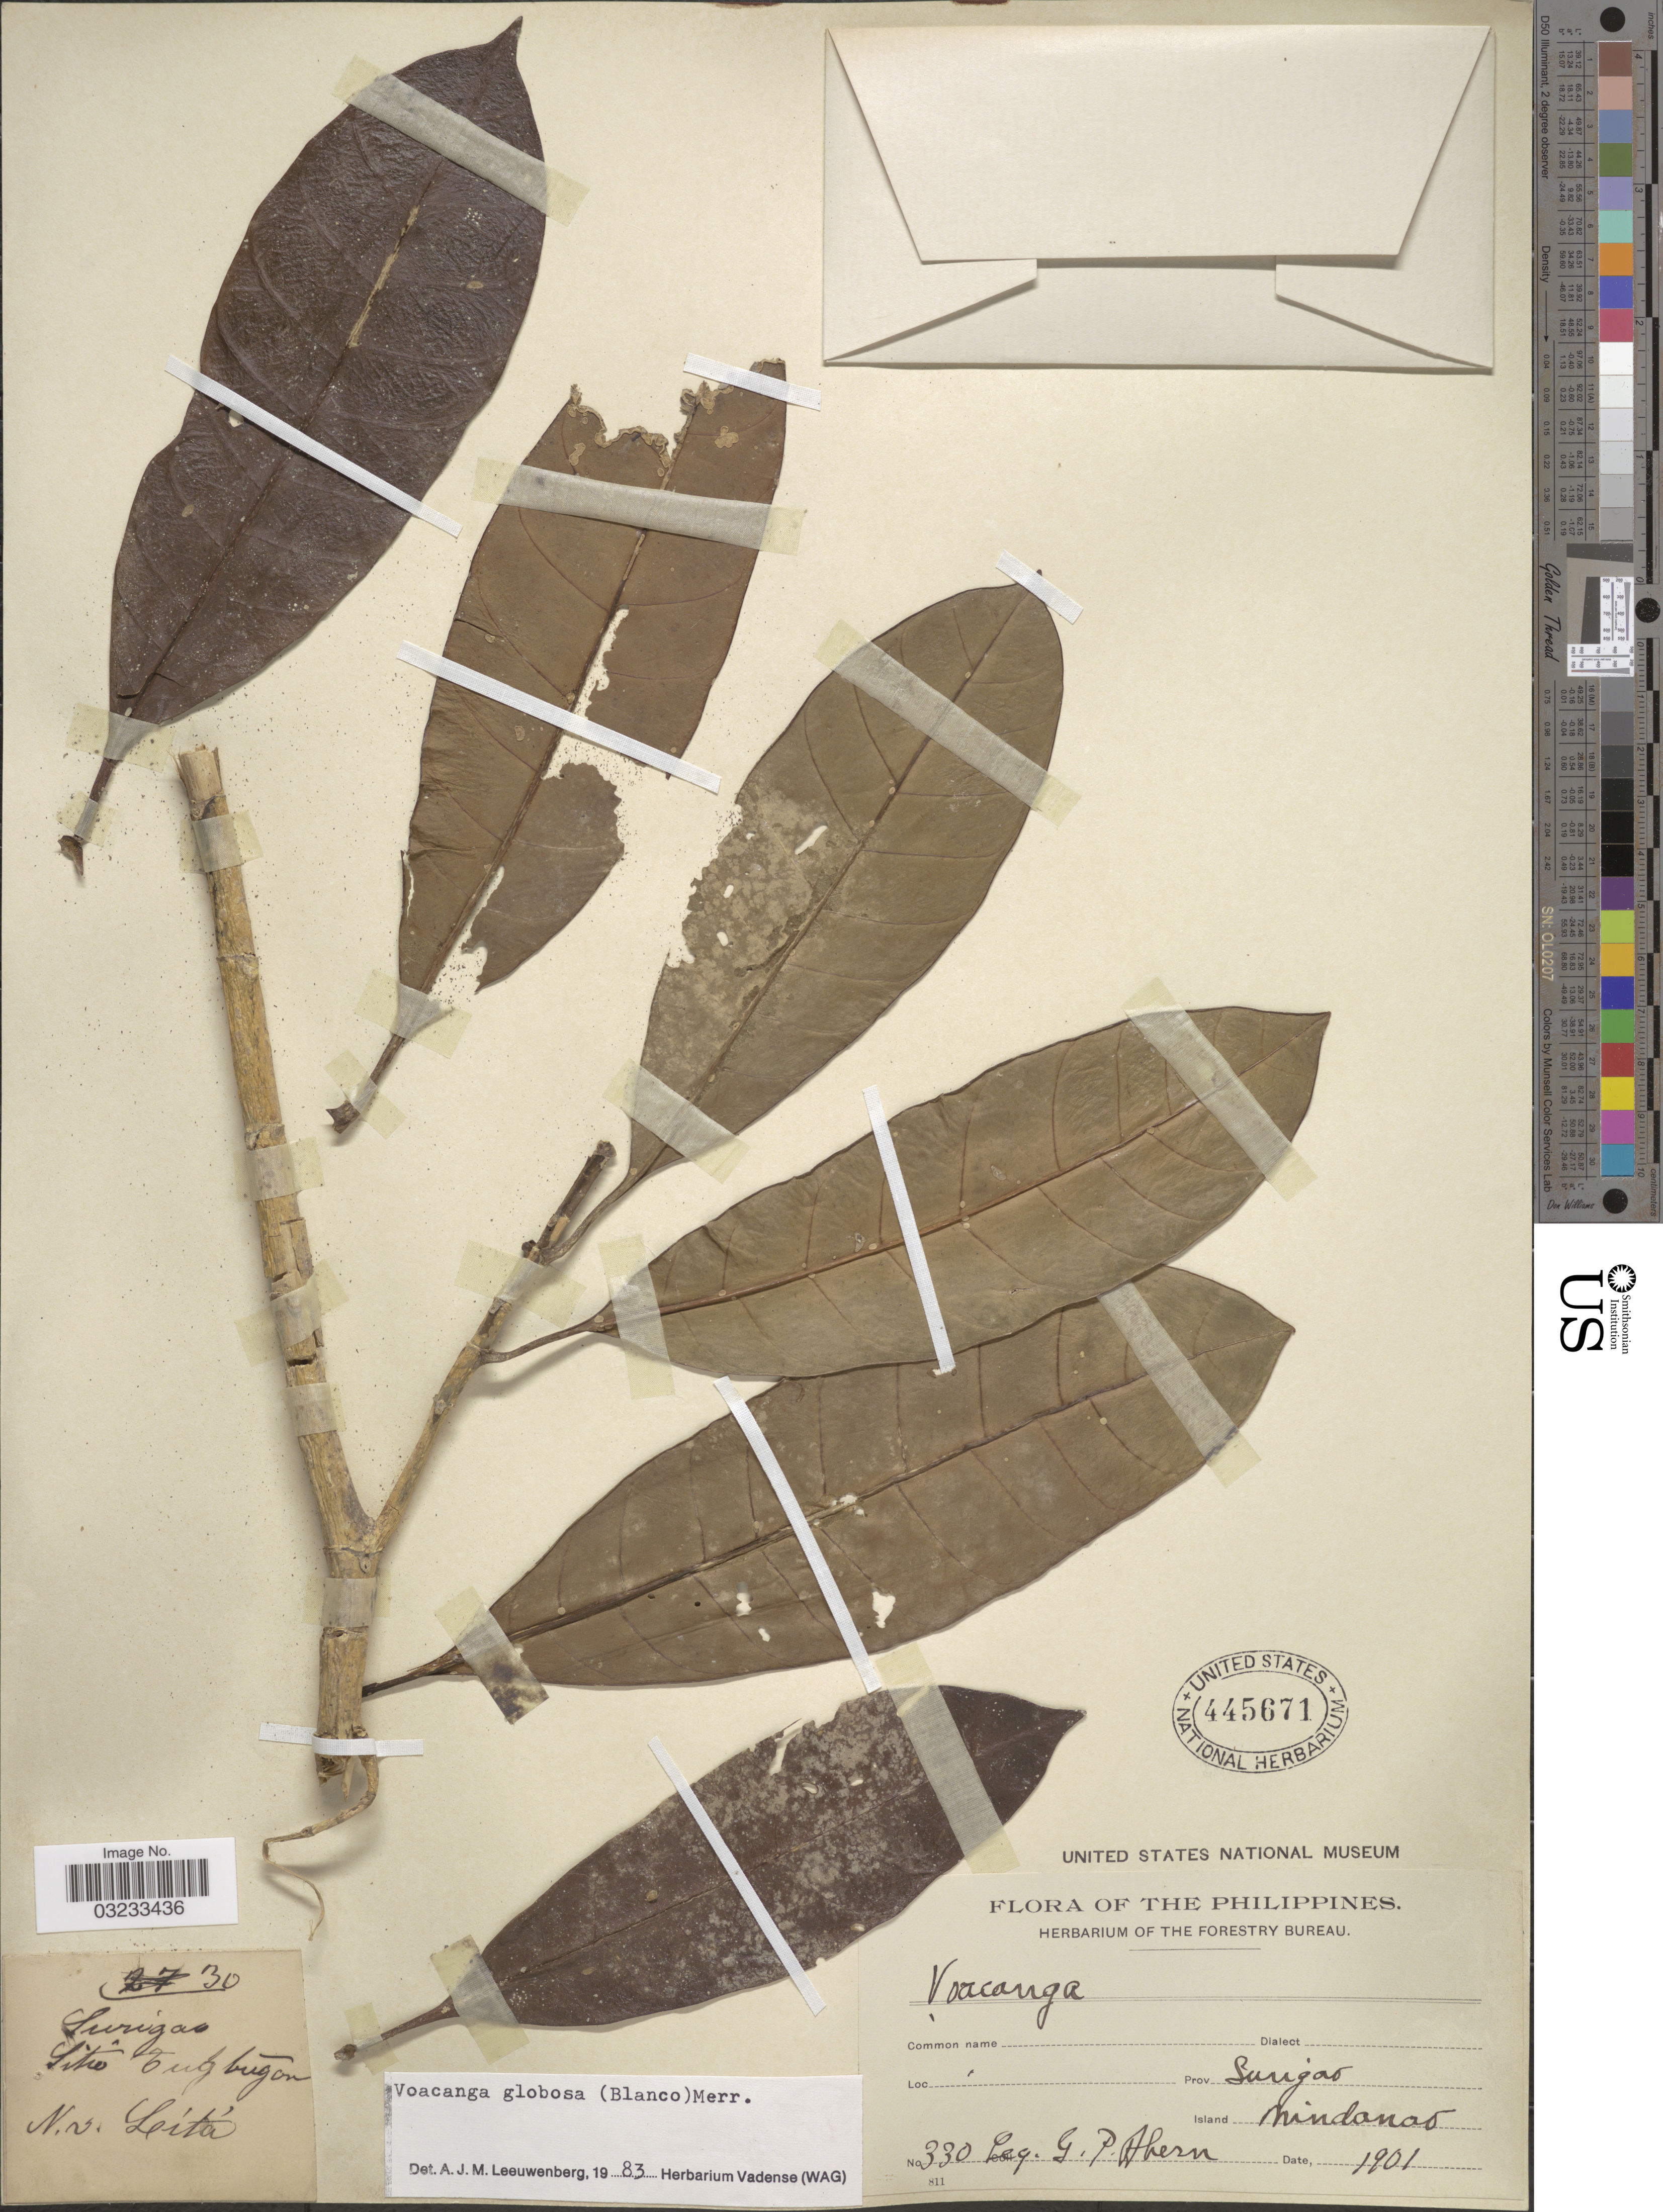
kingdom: Plantae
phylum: Tracheophyta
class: Magnoliopsida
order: Gentianales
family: Apocynaceae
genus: Voacanga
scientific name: Voacanga globosa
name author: (Blanco) Merr.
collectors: G. Ahern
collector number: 330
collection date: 1901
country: Philippines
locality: Prov. Surigao, Island Mindanao.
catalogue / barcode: US 445671